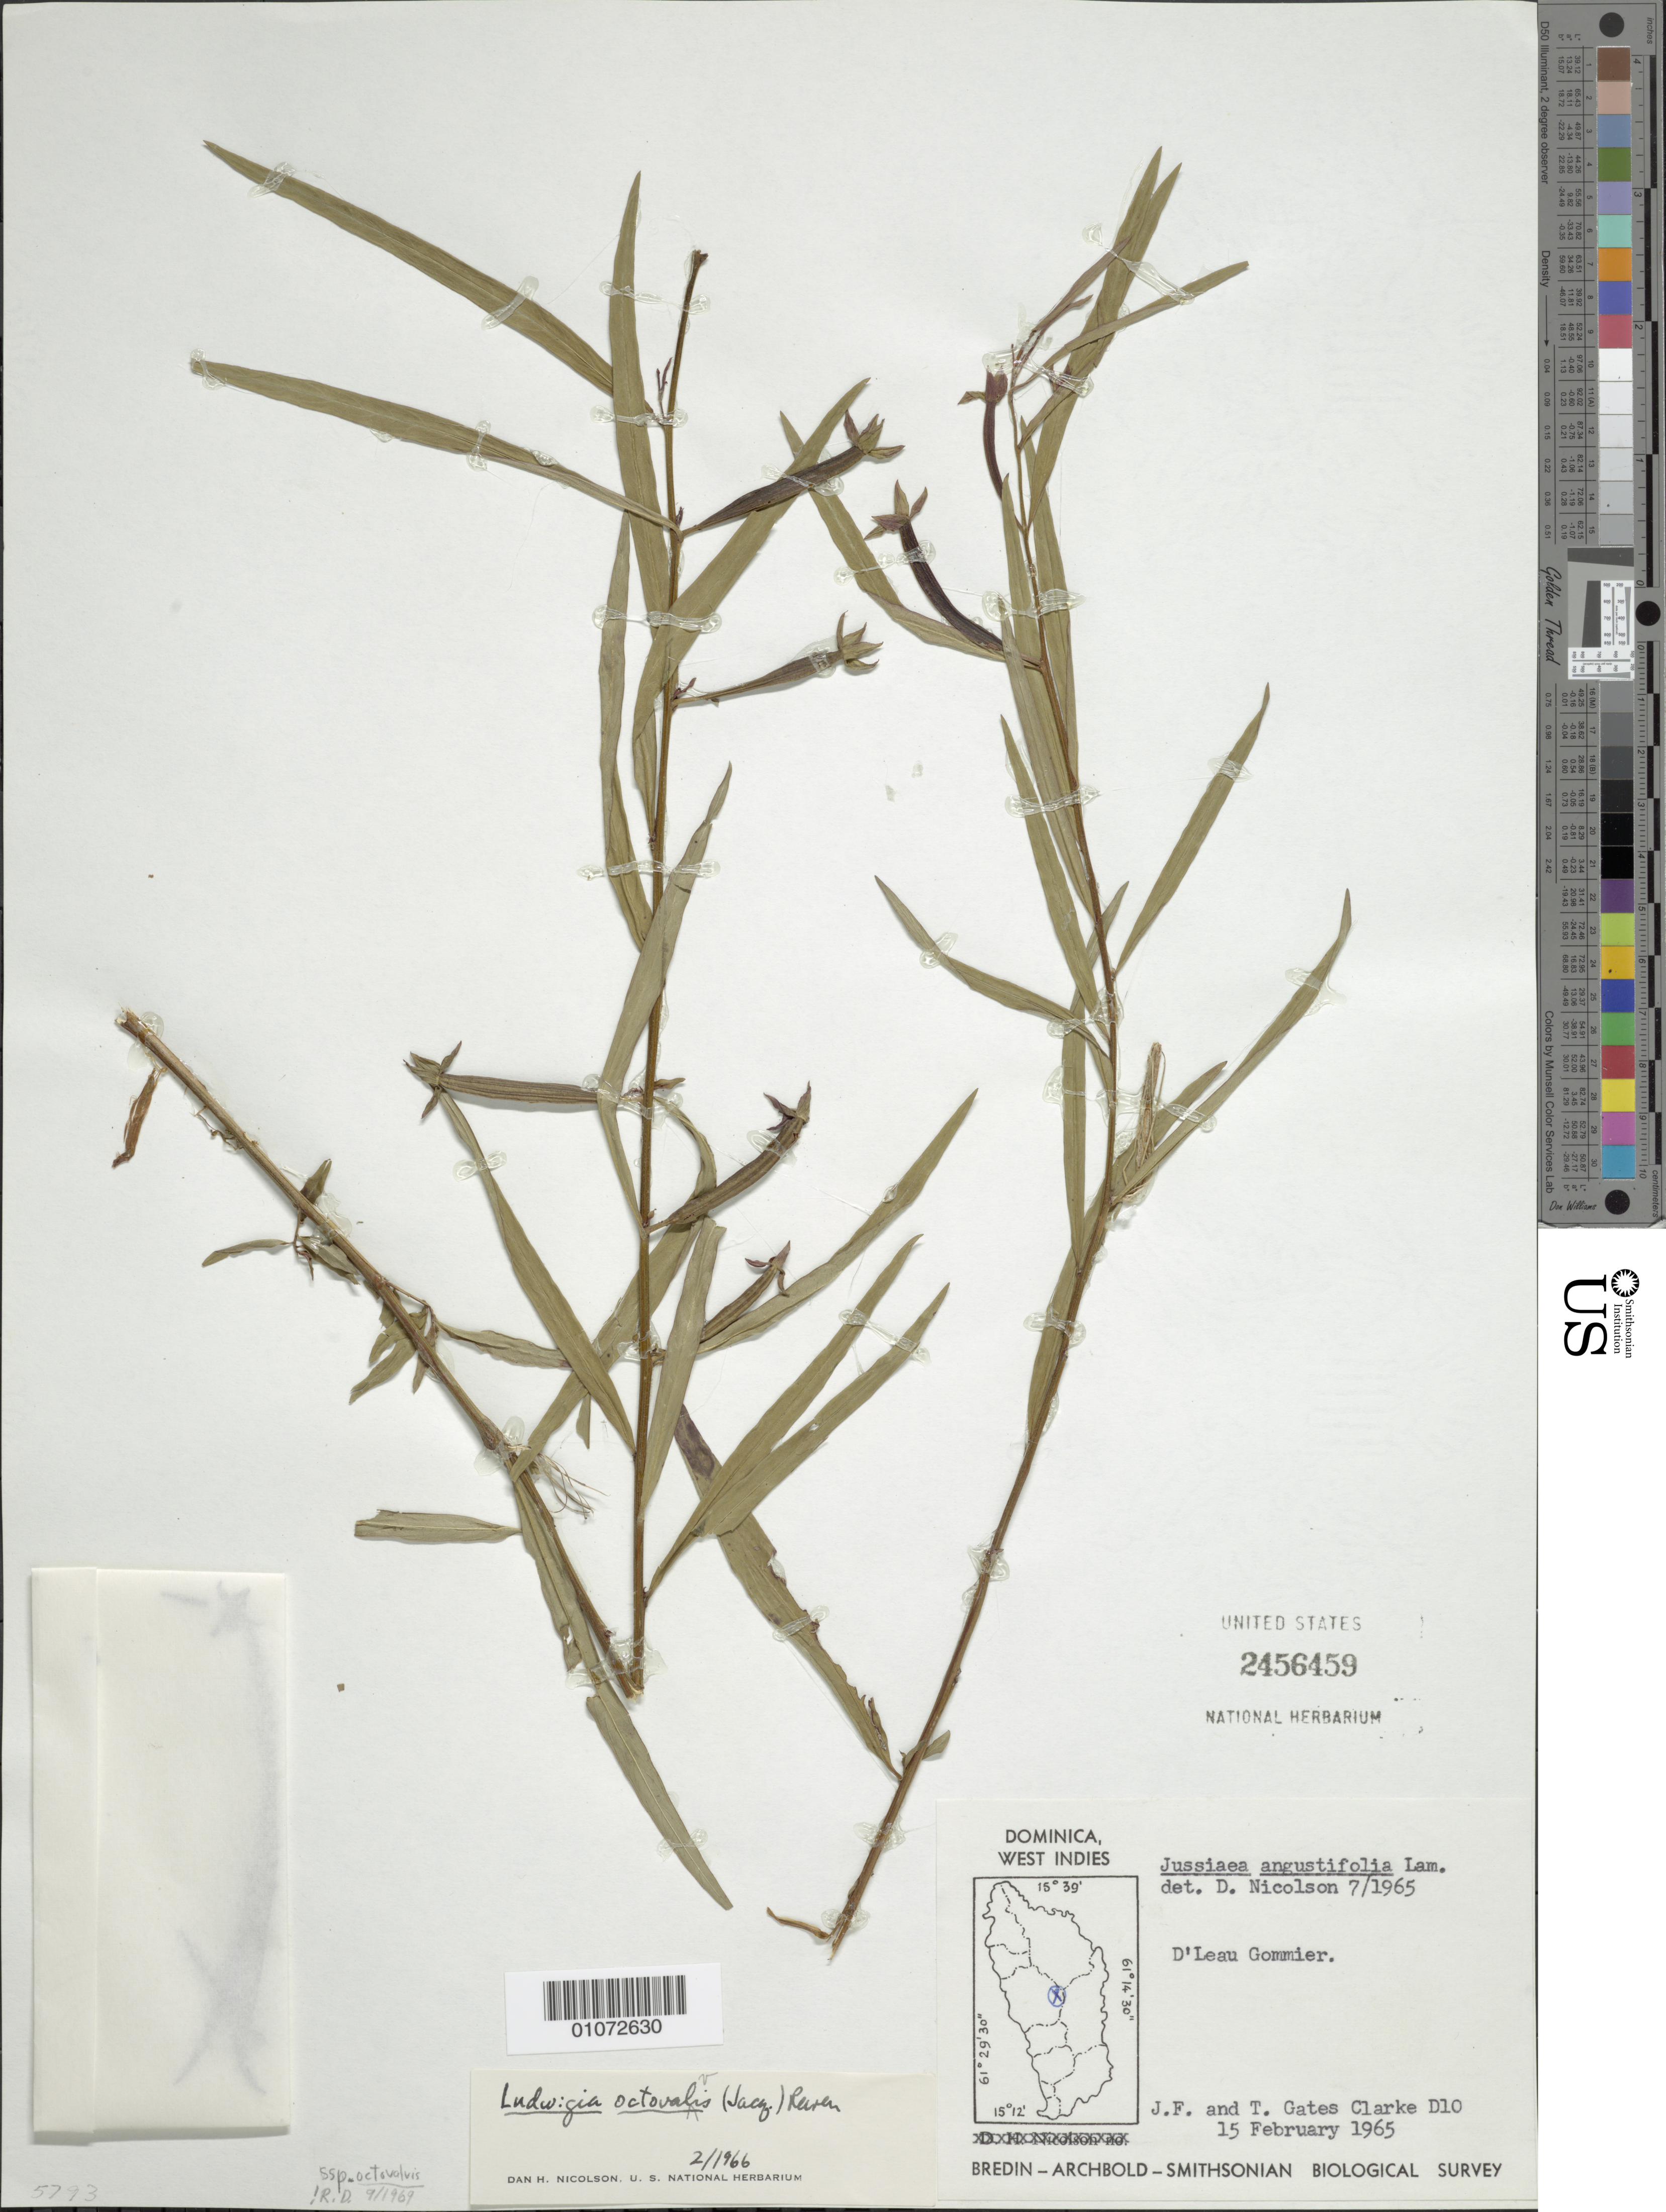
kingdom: Plantae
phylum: Tracheophyta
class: Magnoliopsida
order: Myrtales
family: Onagraceae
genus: Ludwigia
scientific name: Ludwigia octovalvis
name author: (Jacq.) P.H. Raven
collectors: J. F. Gates-Clarke & T. Gates-Clarke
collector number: D10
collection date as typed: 15 Feb 1965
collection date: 1965-02-15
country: Dominica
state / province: St. Joseph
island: Dominica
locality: D'Leau Gommier.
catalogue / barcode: US 2456459